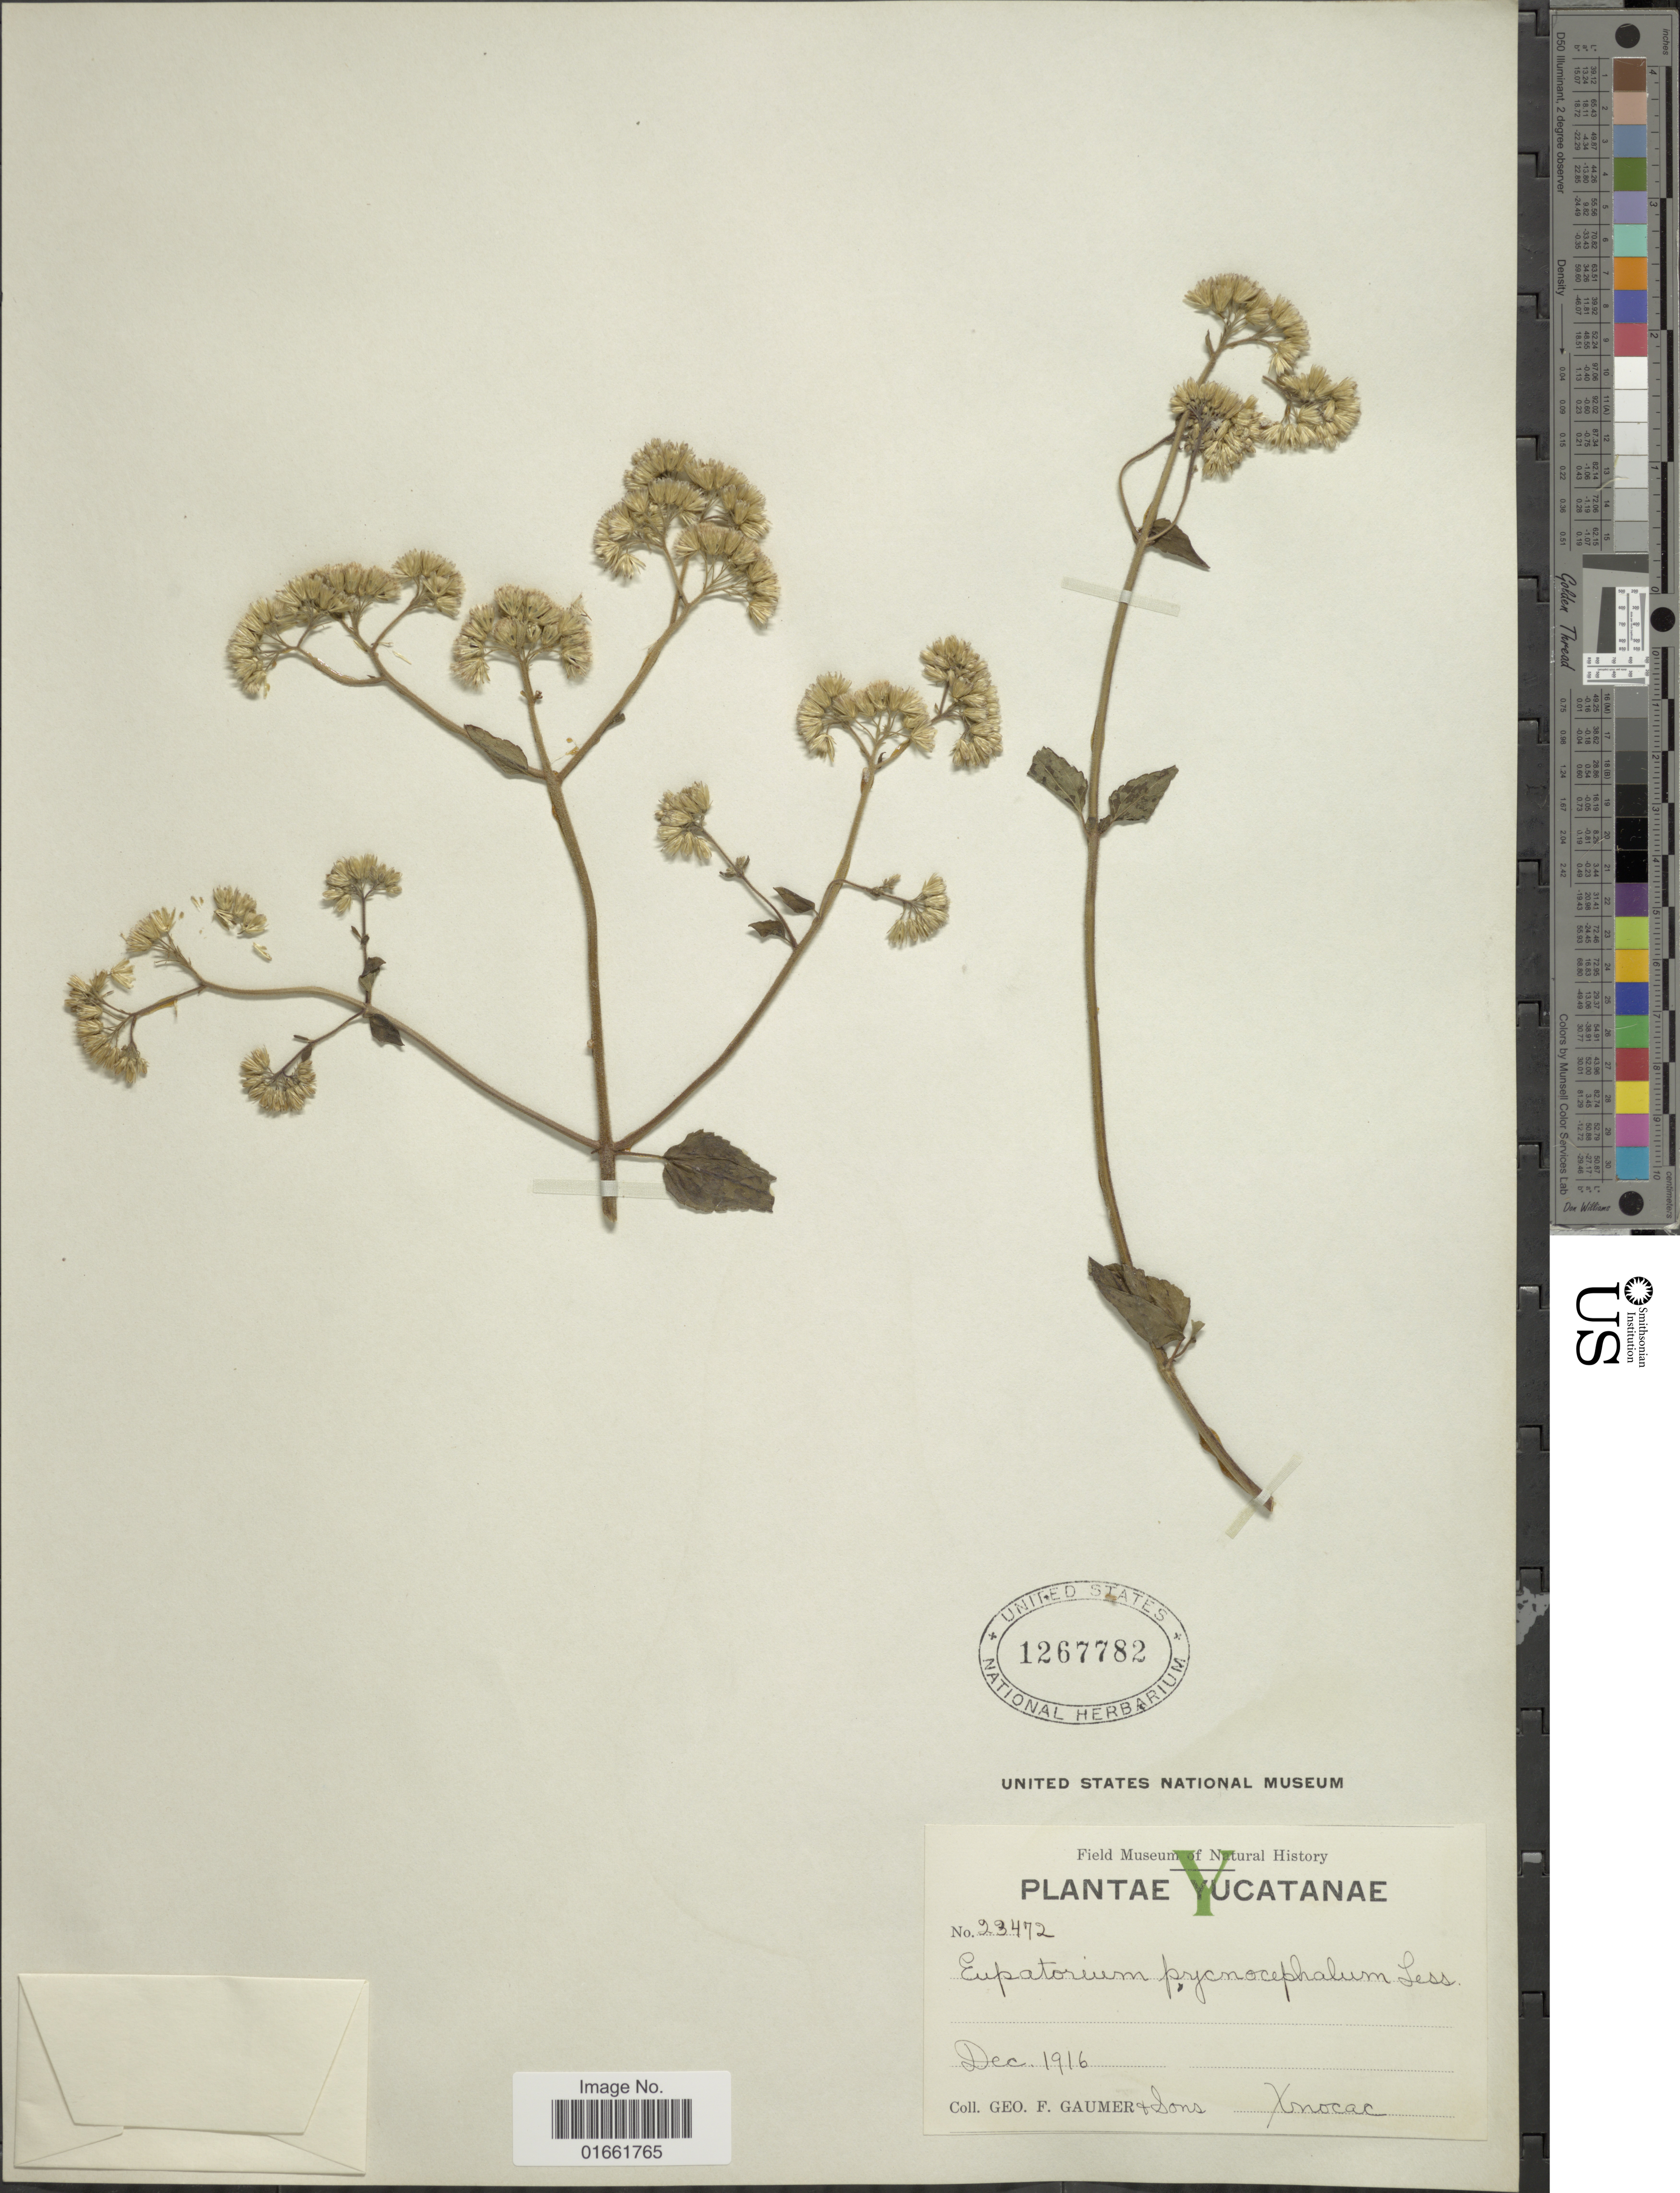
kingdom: Plantae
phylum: Tracheophyta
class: Magnoliopsida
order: Asterales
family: Asteraceae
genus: Fleischmannia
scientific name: Fleischmannia pratensis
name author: (Klatt) R.M. King & H. Rob.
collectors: G. F. Gaumer & et al.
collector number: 23472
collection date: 1916-12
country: Mexico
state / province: Yucatán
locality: Xnocac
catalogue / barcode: US 1267782